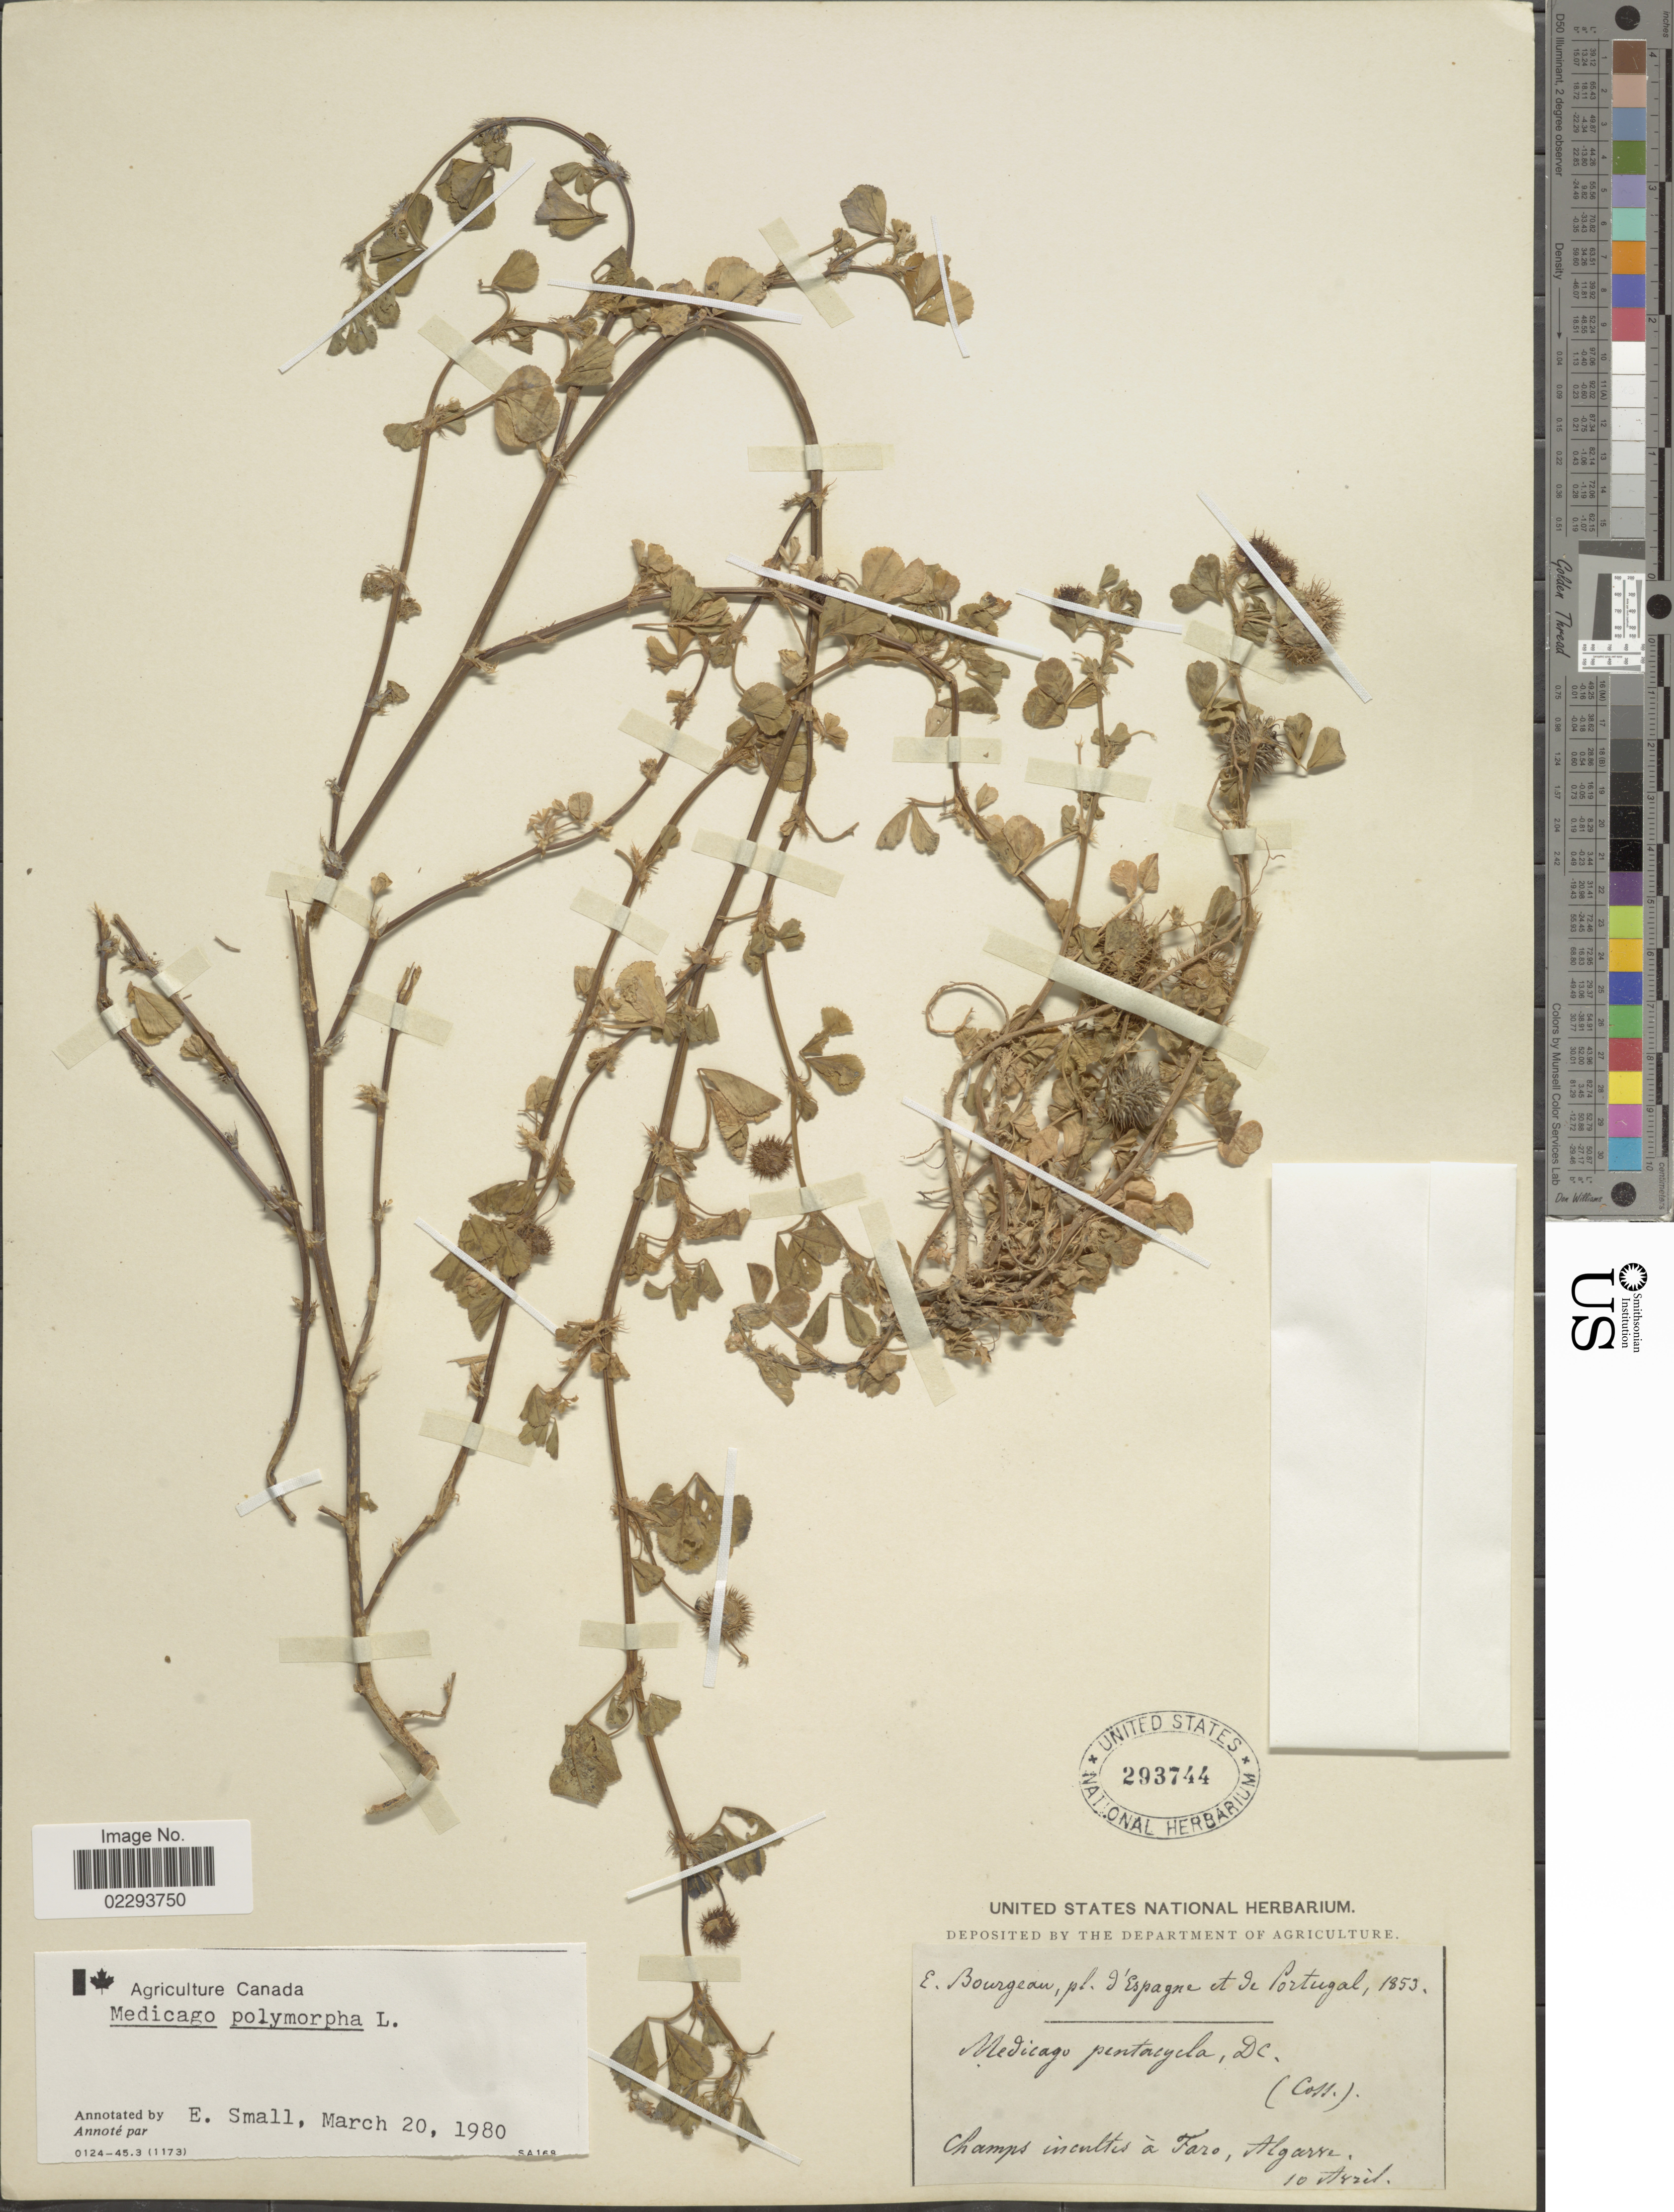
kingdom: Plantae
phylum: Tracheophyta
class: Magnoliopsida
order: Fabales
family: Fabaceae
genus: Medicago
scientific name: Medicago polymorpha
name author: L.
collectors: E. Bourgeau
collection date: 1853-04-10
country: Portugal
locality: Champs incultis a Faro, Algarve. d'Espagne et de Portugal.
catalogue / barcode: US 293744